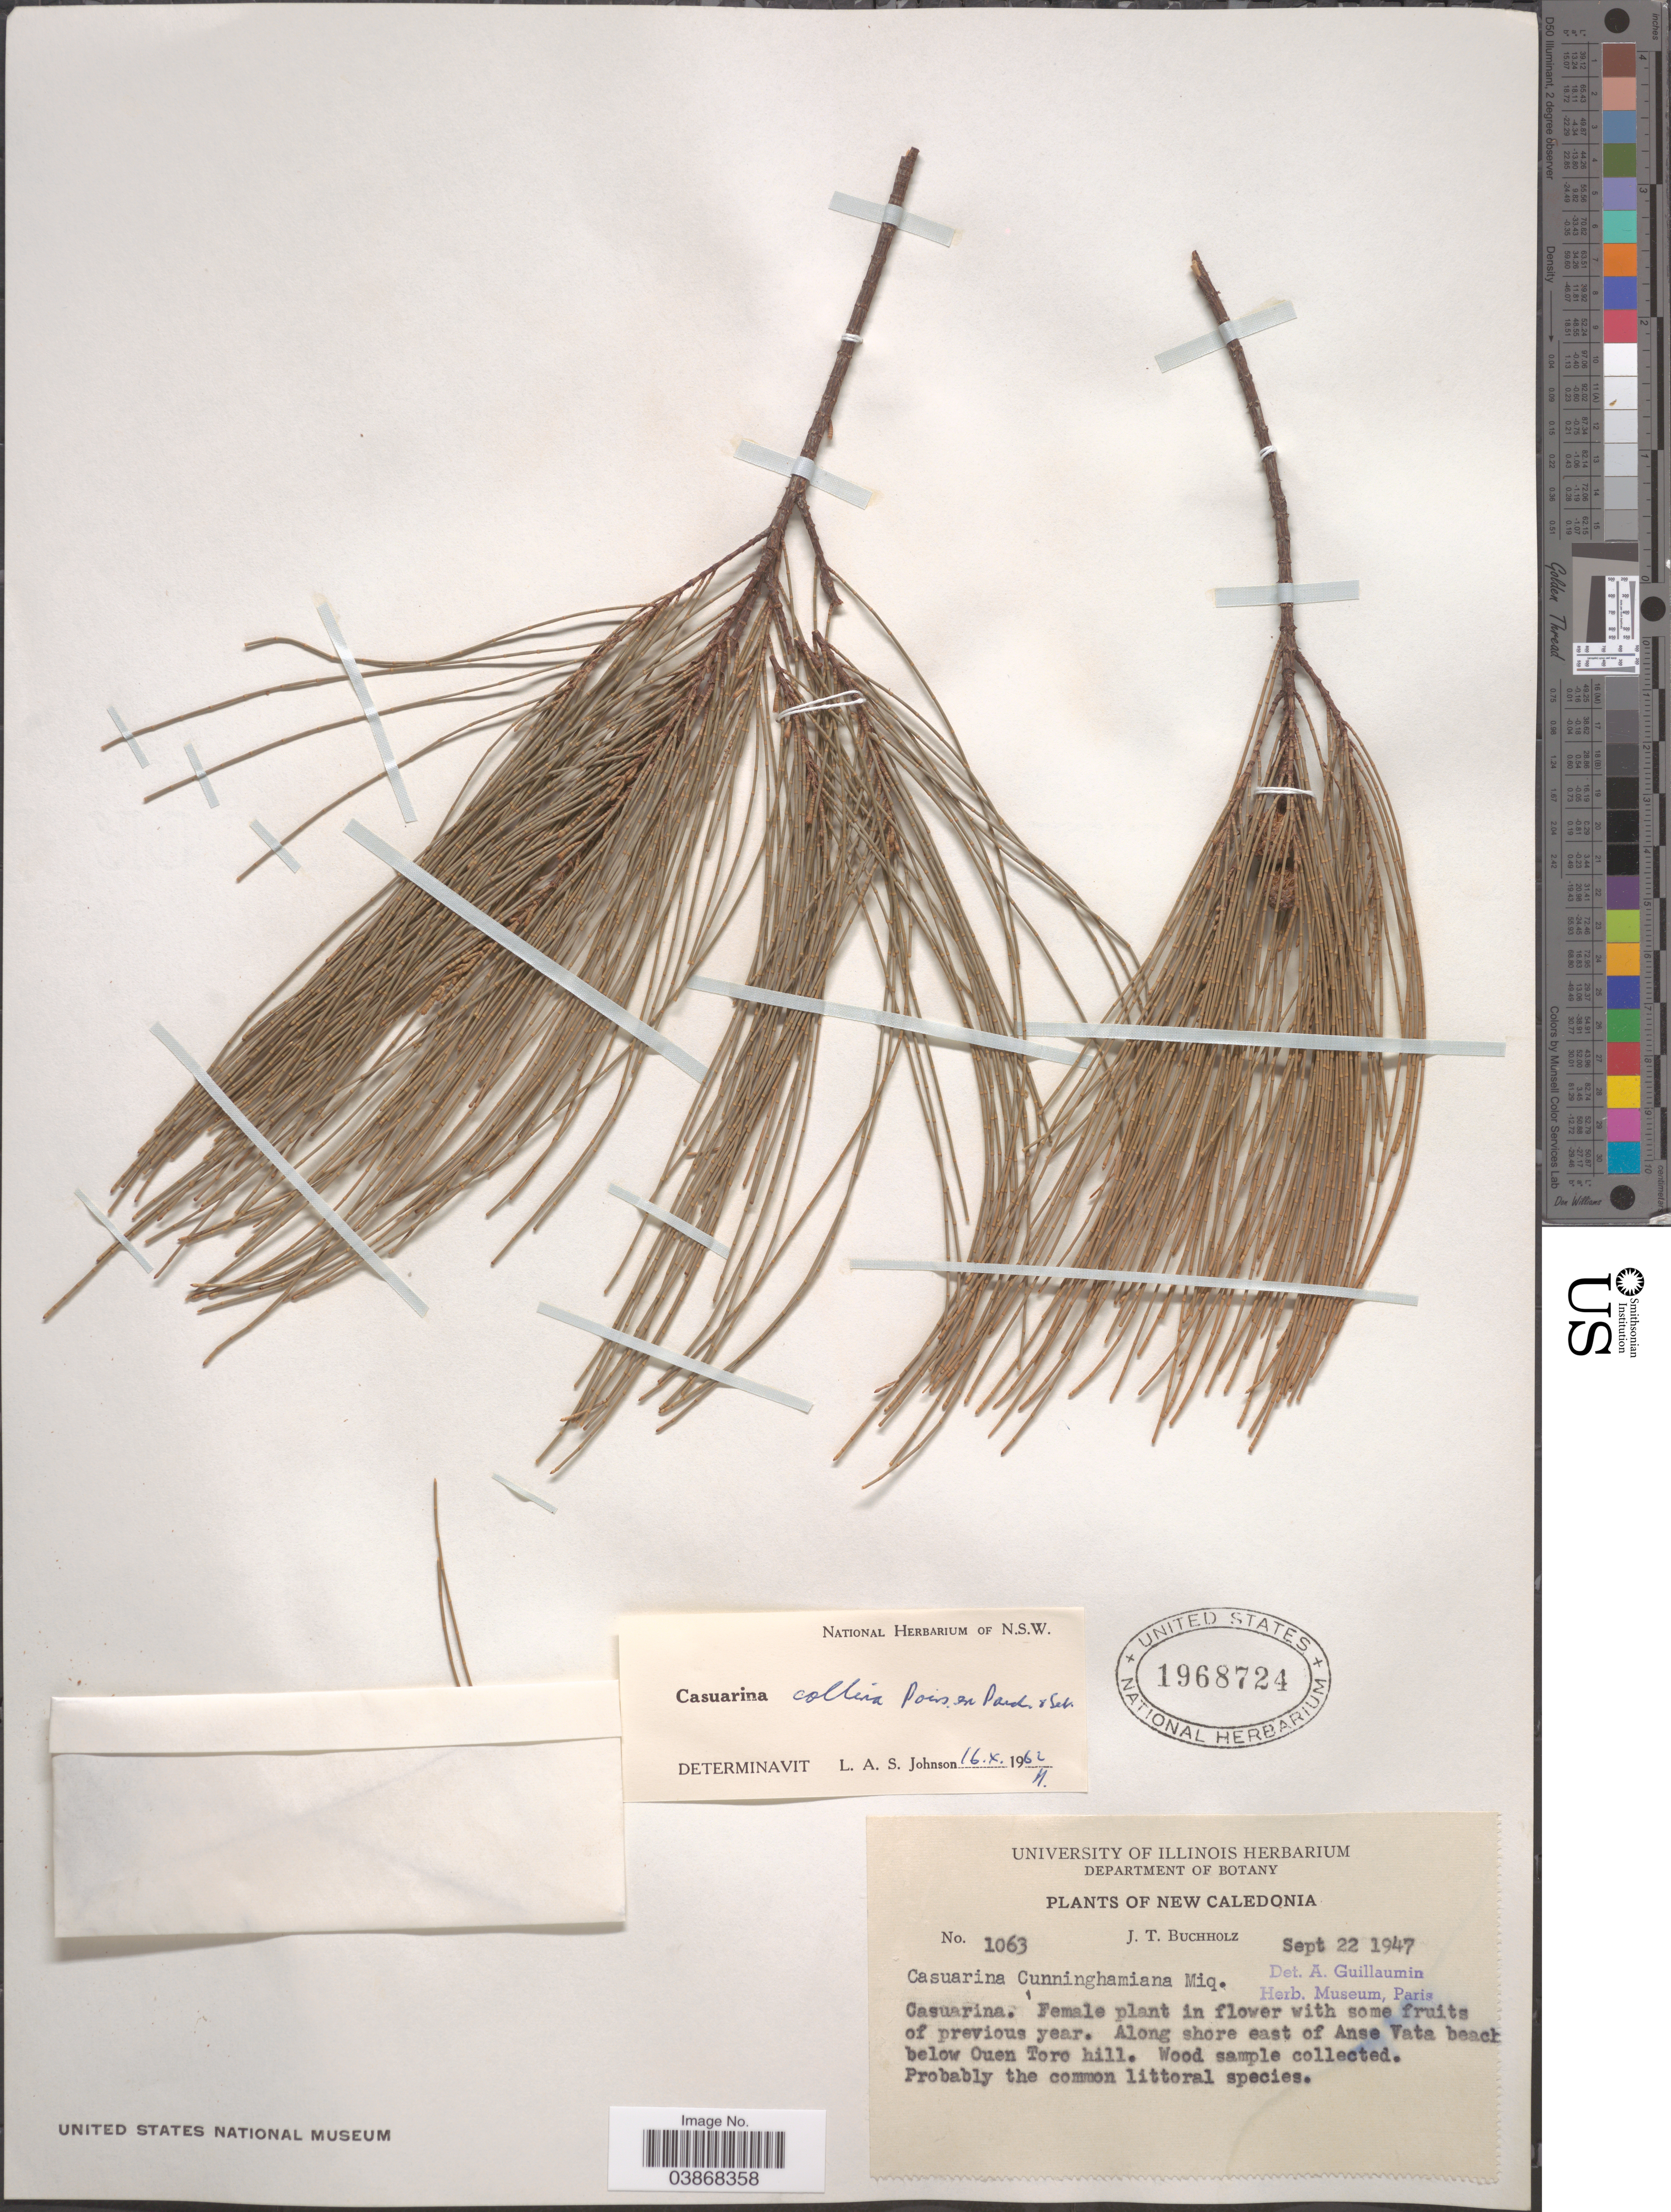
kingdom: Plantae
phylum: Tracheophyta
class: Magnoliopsida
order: Fagales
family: Casuarinaceae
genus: Casuarina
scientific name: Casuarina collina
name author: J. Poiss. ex Pancher & Sebert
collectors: J. T. Buchholz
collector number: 1063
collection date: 1947-09-22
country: New Caledonia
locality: Along shore east of Anse Vata beach below Ouen Toro hill.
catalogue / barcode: US 1968724